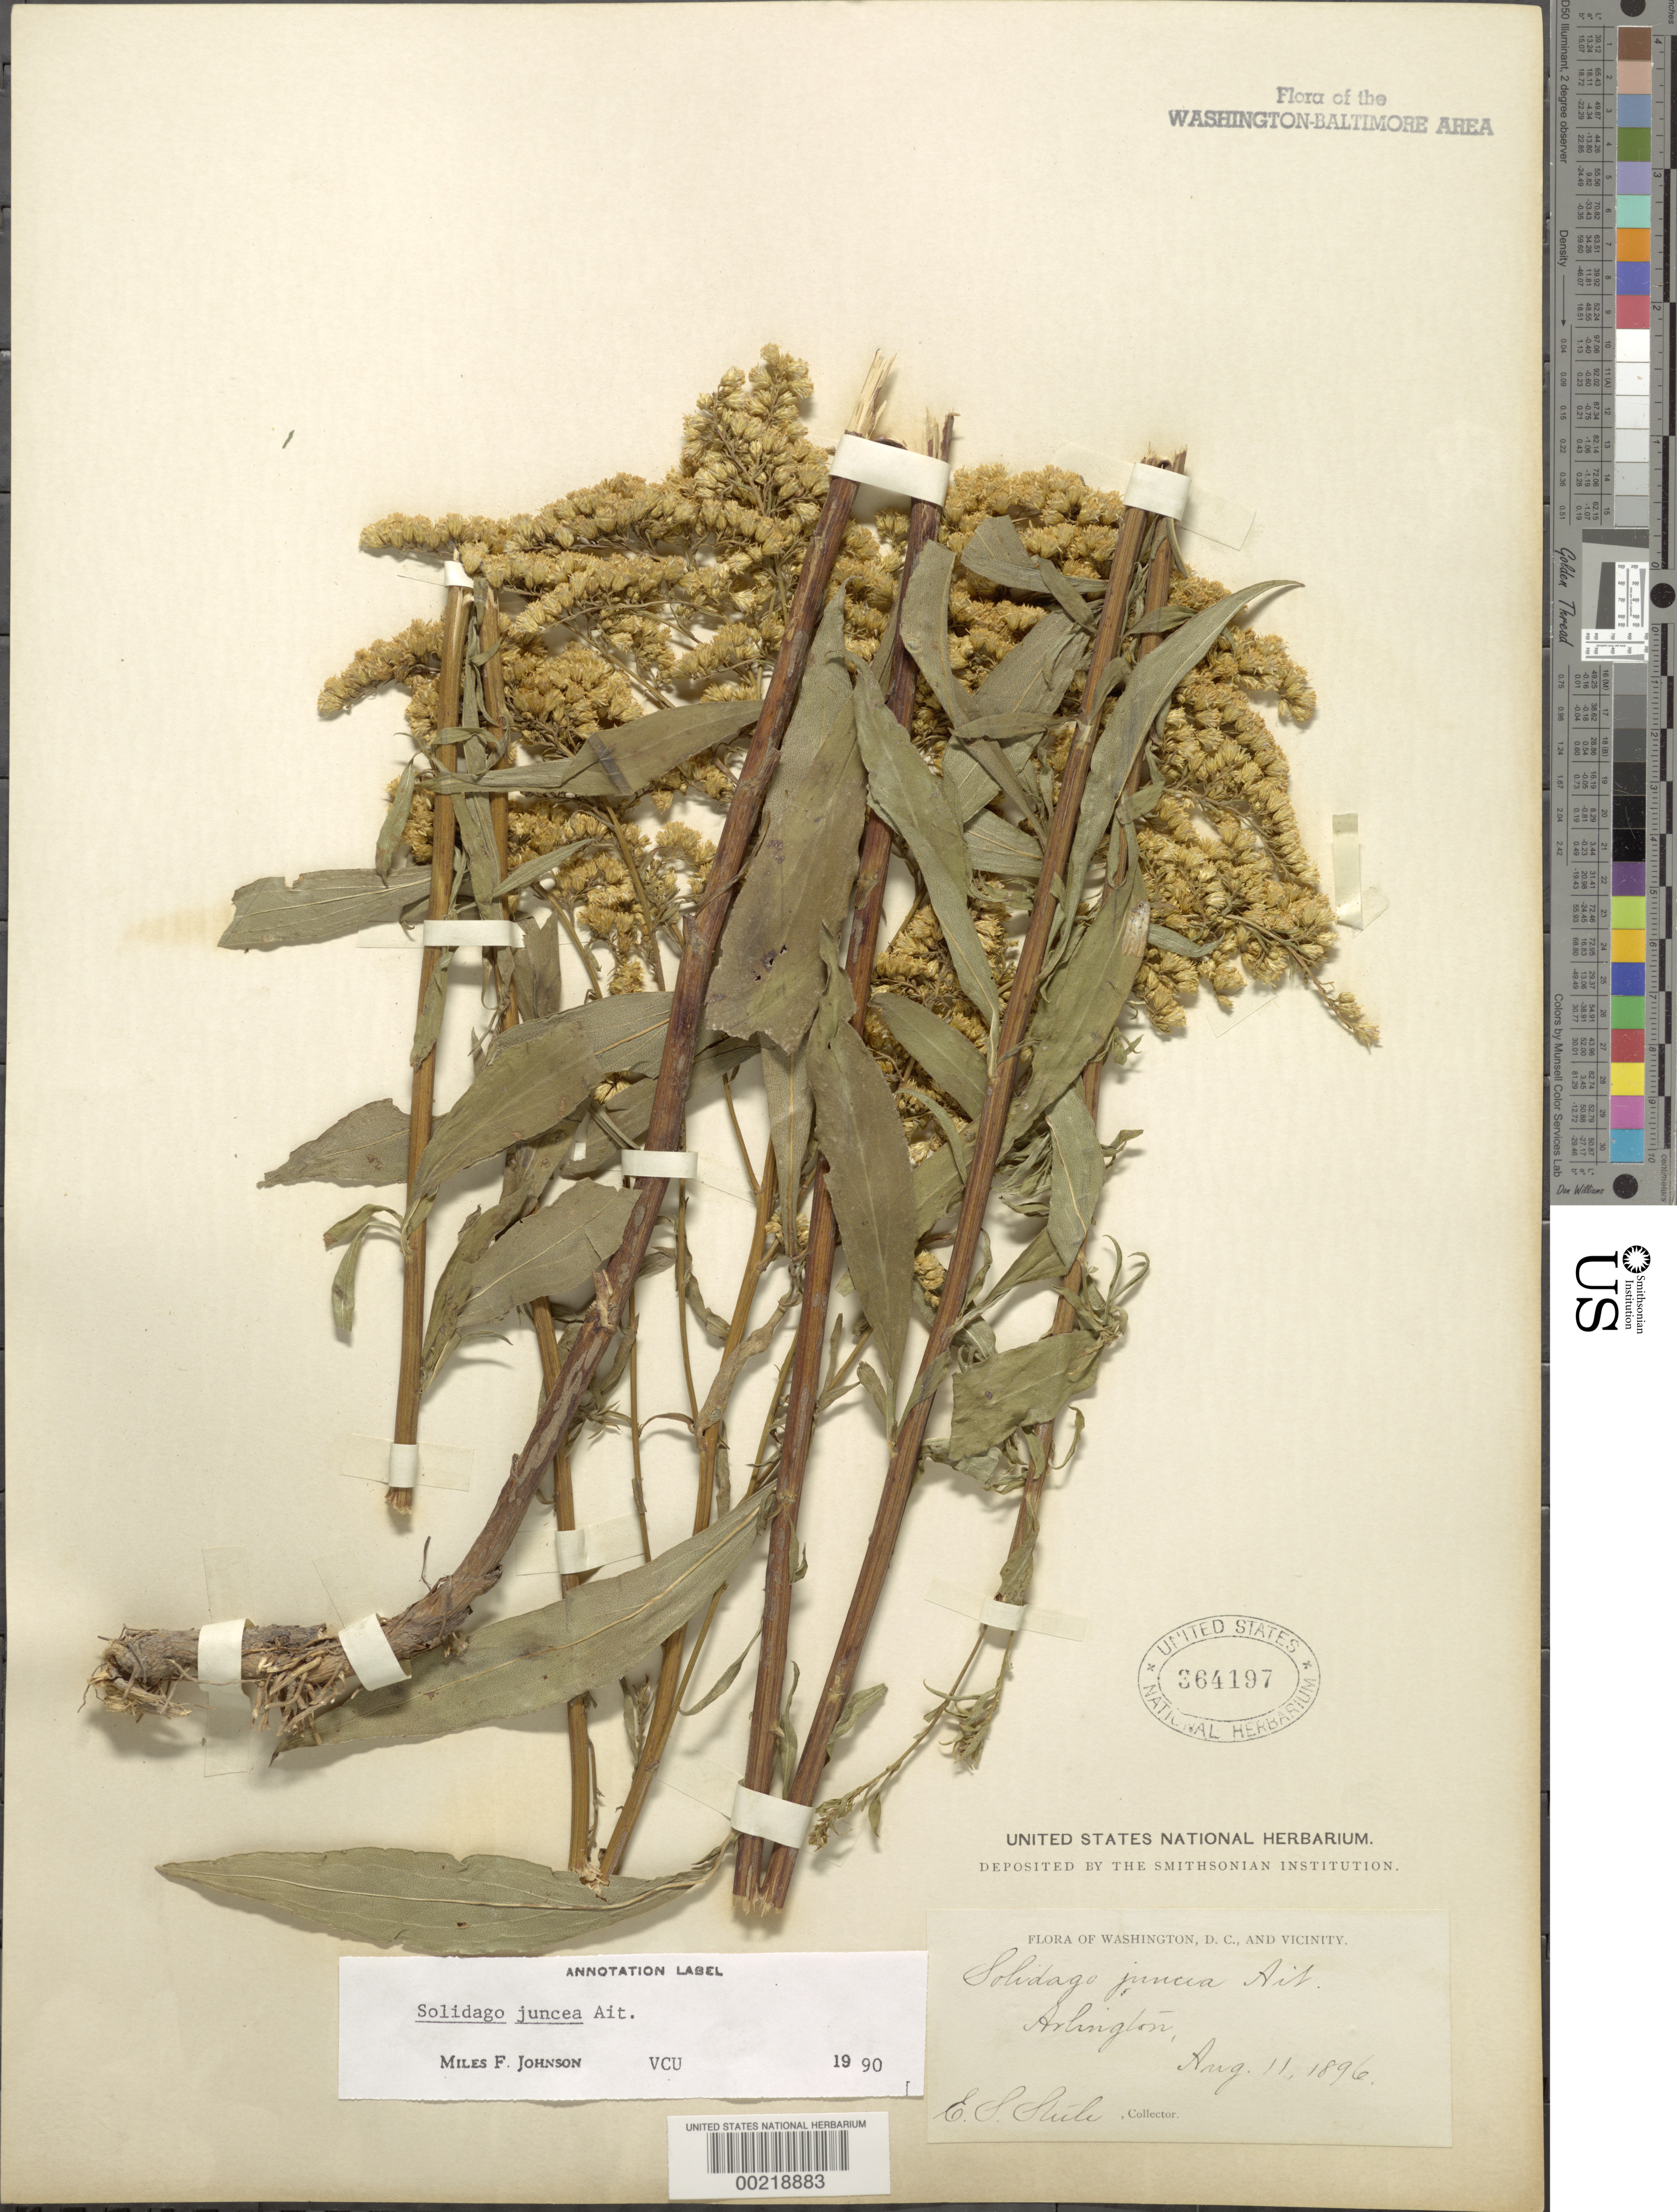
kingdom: Plantae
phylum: Tracheophyta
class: Magnoliopsida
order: Asterales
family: Asteraceae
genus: Solidago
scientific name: Solidago juncea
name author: Aiton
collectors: E. Steele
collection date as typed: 11 Aug 1896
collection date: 1896-08-11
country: United States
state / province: Virginia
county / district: Arlington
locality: Arlington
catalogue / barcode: US 364197